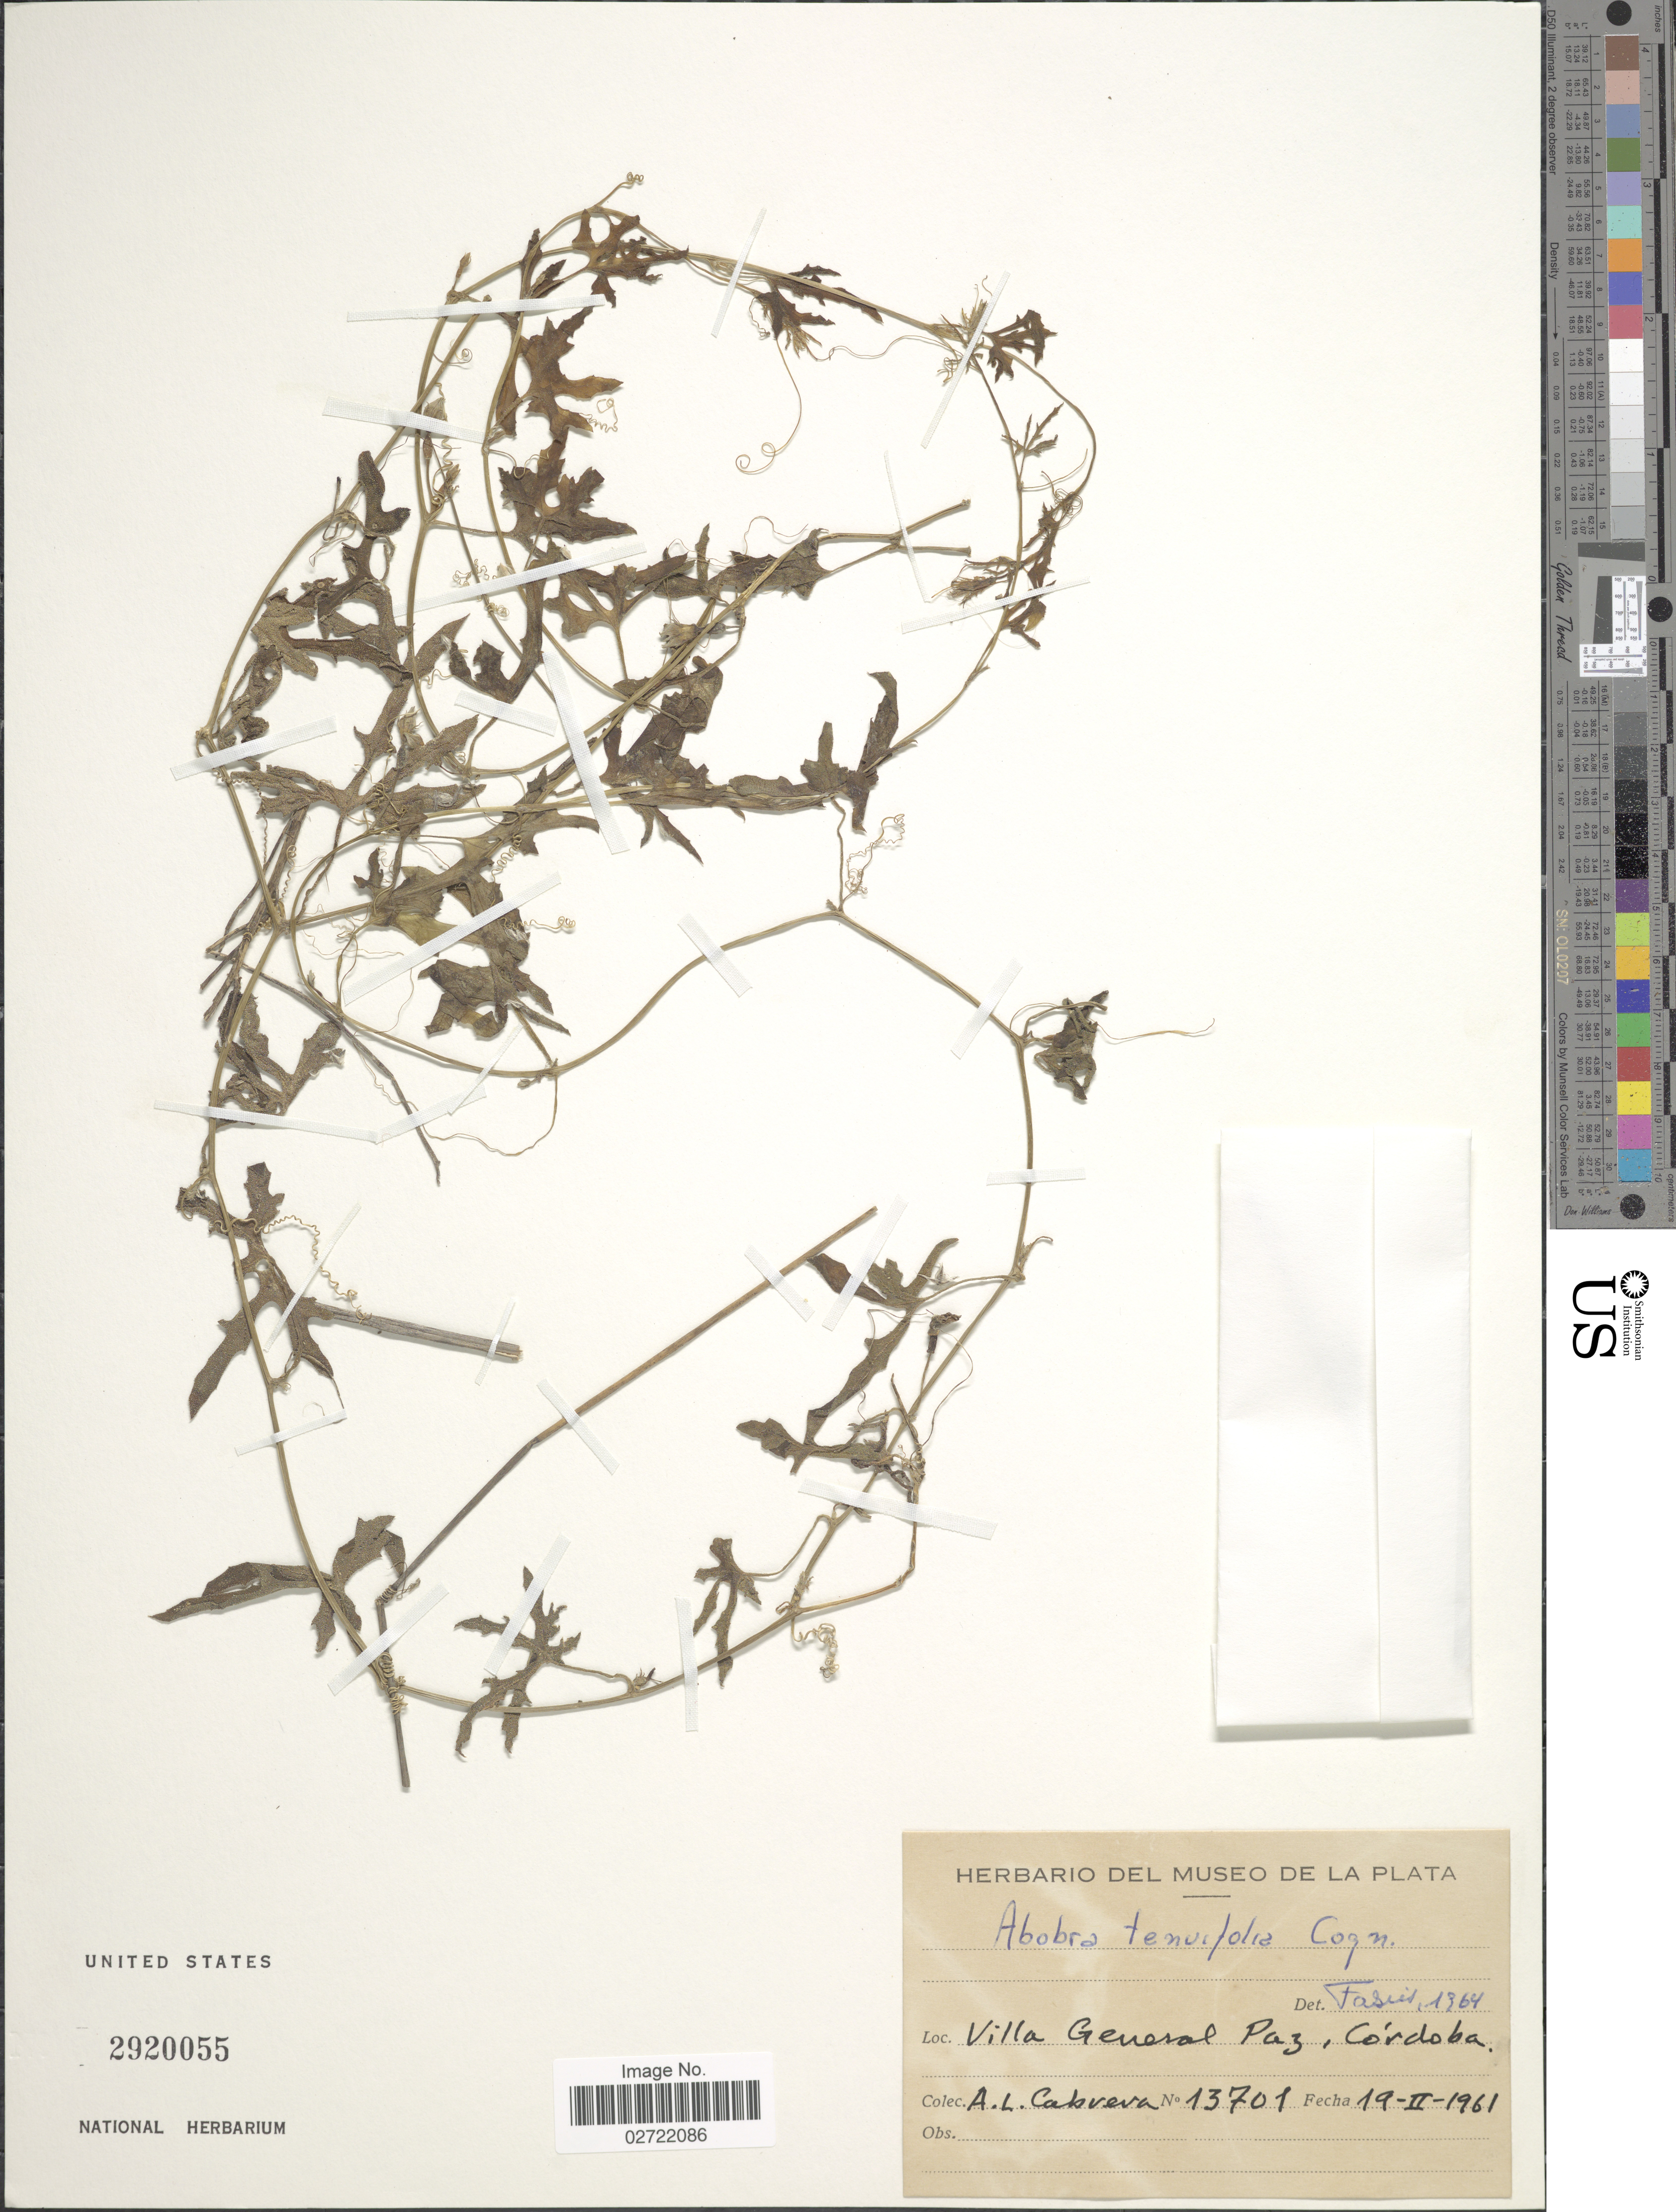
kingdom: Plantae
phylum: Tracheophyta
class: Magnoliopsida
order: Cucurbitales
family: Cucurbitaceae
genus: Abobra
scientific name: Abobra tenuifolia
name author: (Gillies) Cogn.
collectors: A. L. Cabrera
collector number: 13701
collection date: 1961-02-19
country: Colombia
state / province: Córdoba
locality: Villa General Paz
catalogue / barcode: US 2920055